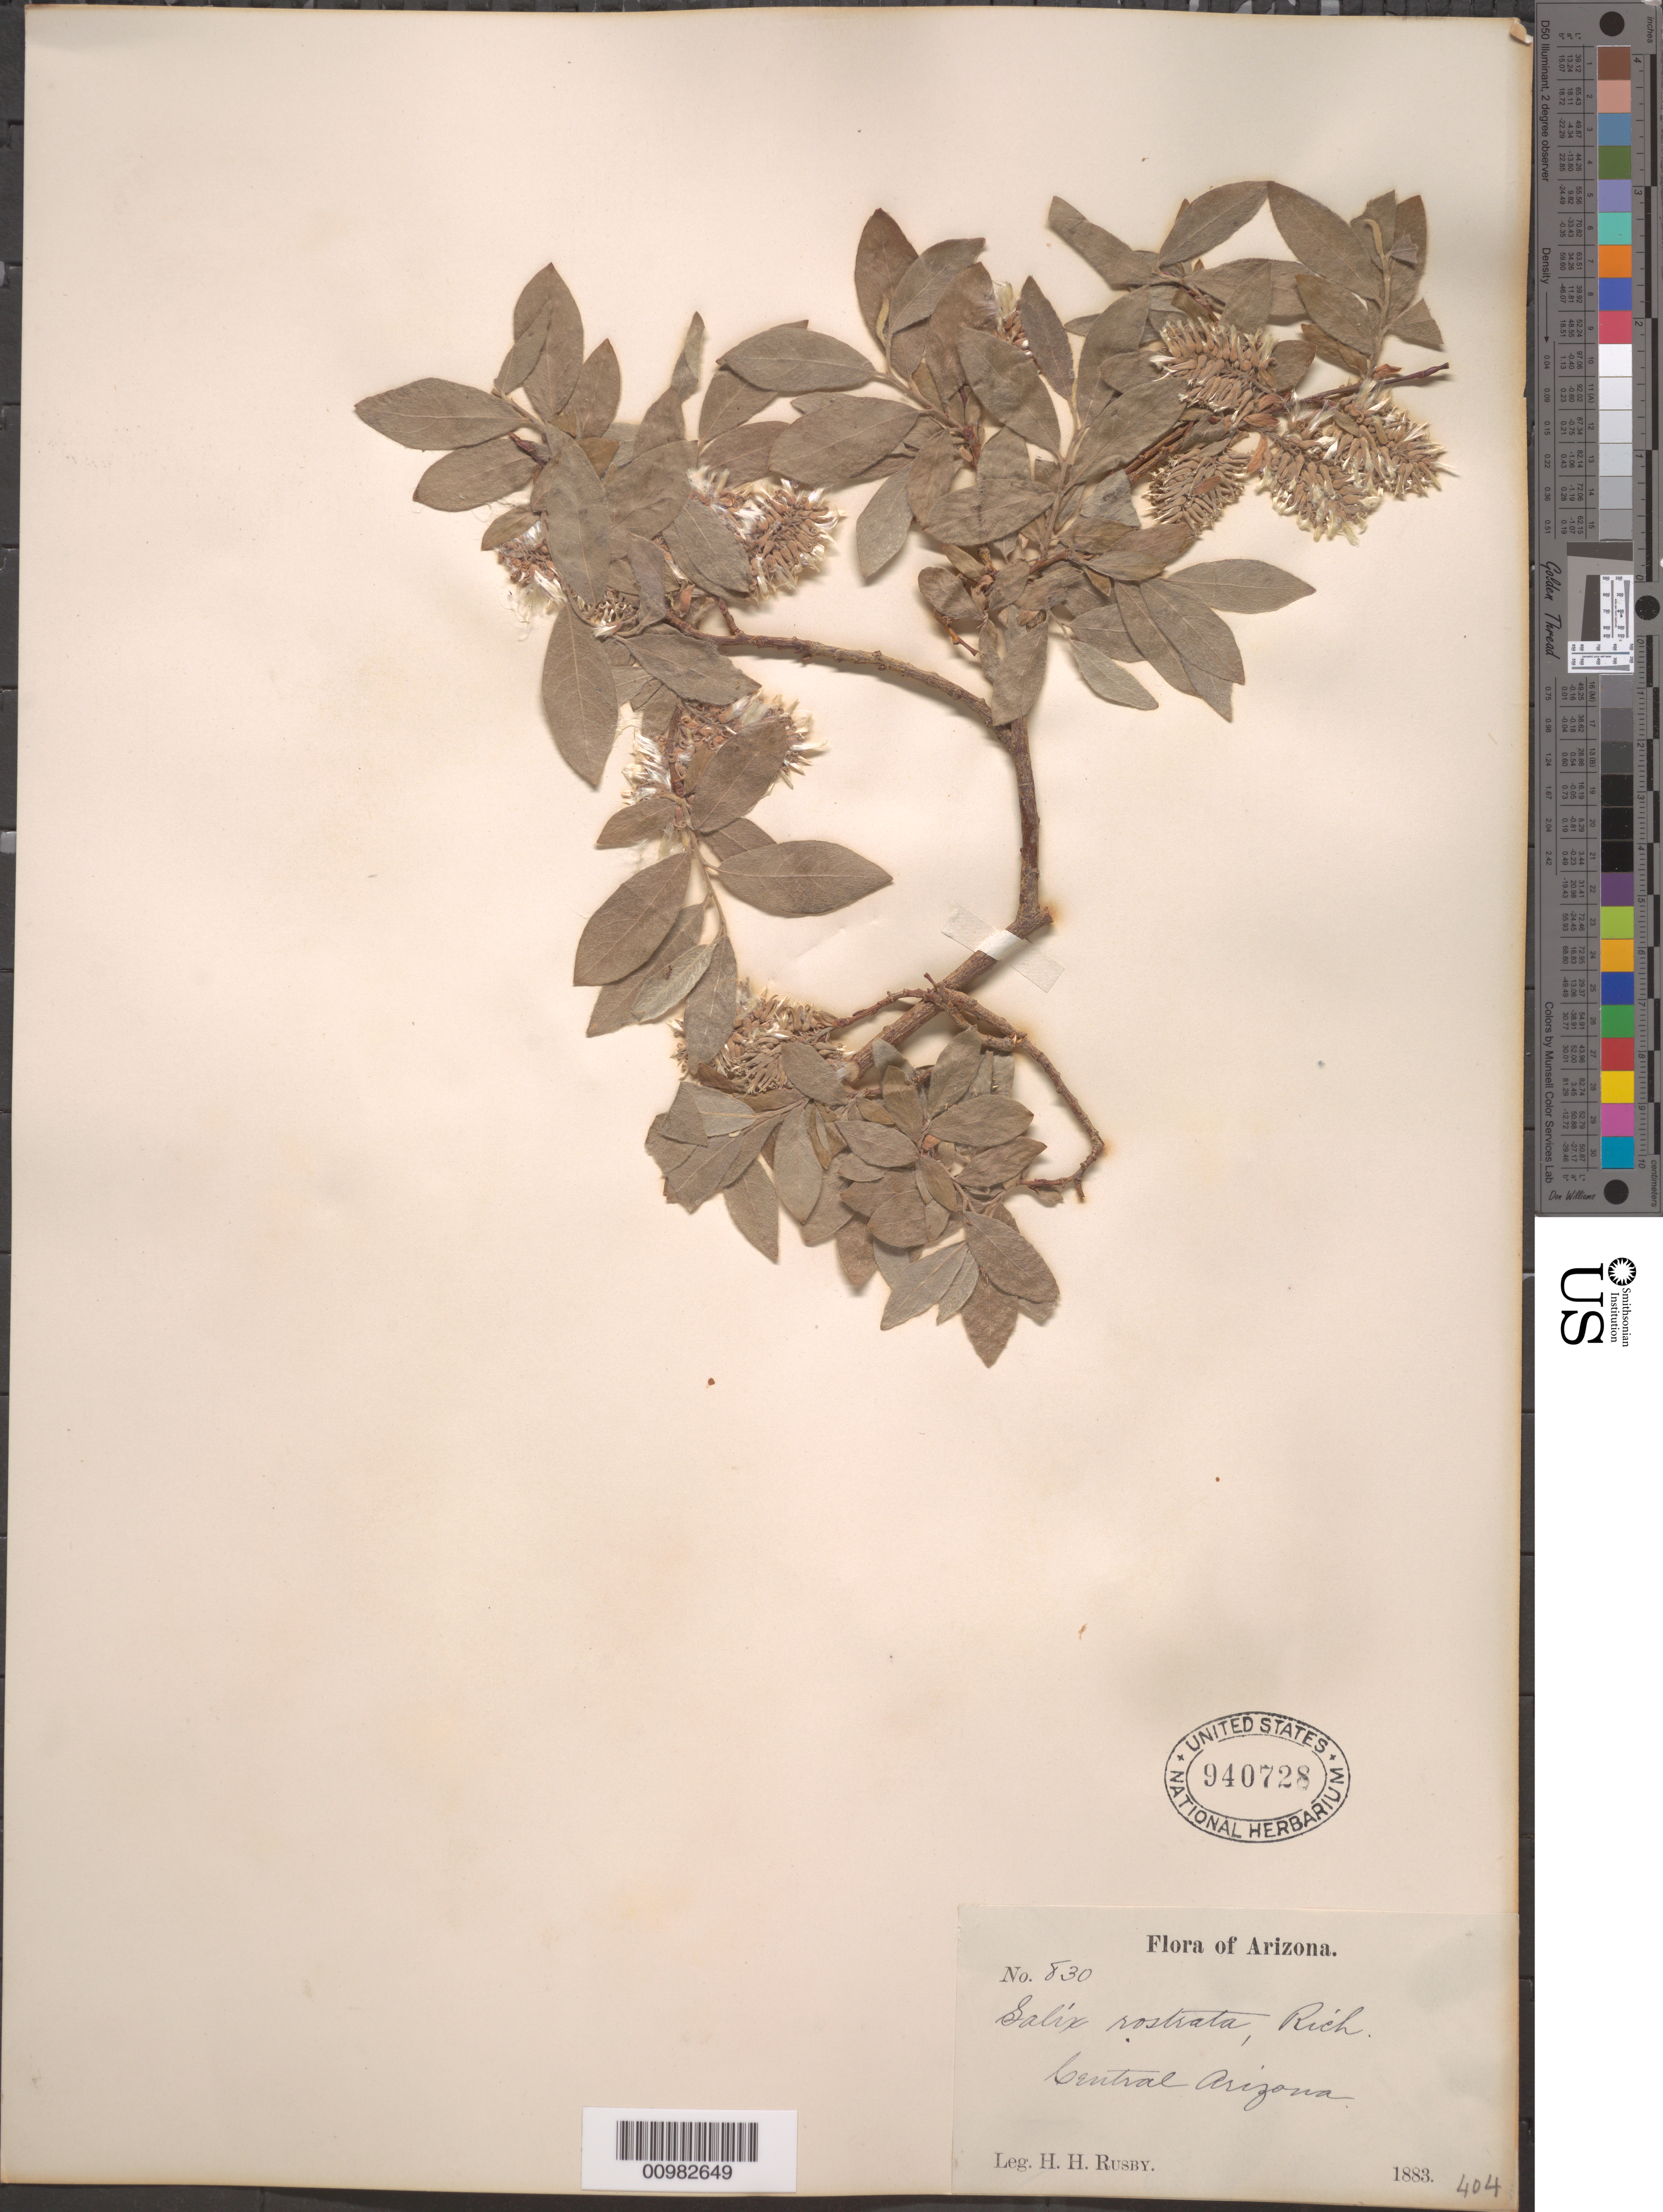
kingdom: Plantae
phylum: Tracheophyta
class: Magnoliopsida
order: Malpighiales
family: Salicaceae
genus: Salix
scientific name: Salix bebbiana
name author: Sarg.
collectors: H. H. Rusby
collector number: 830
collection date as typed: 1883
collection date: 1883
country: United States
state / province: Arizona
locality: Central Arizona.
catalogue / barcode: US 940728